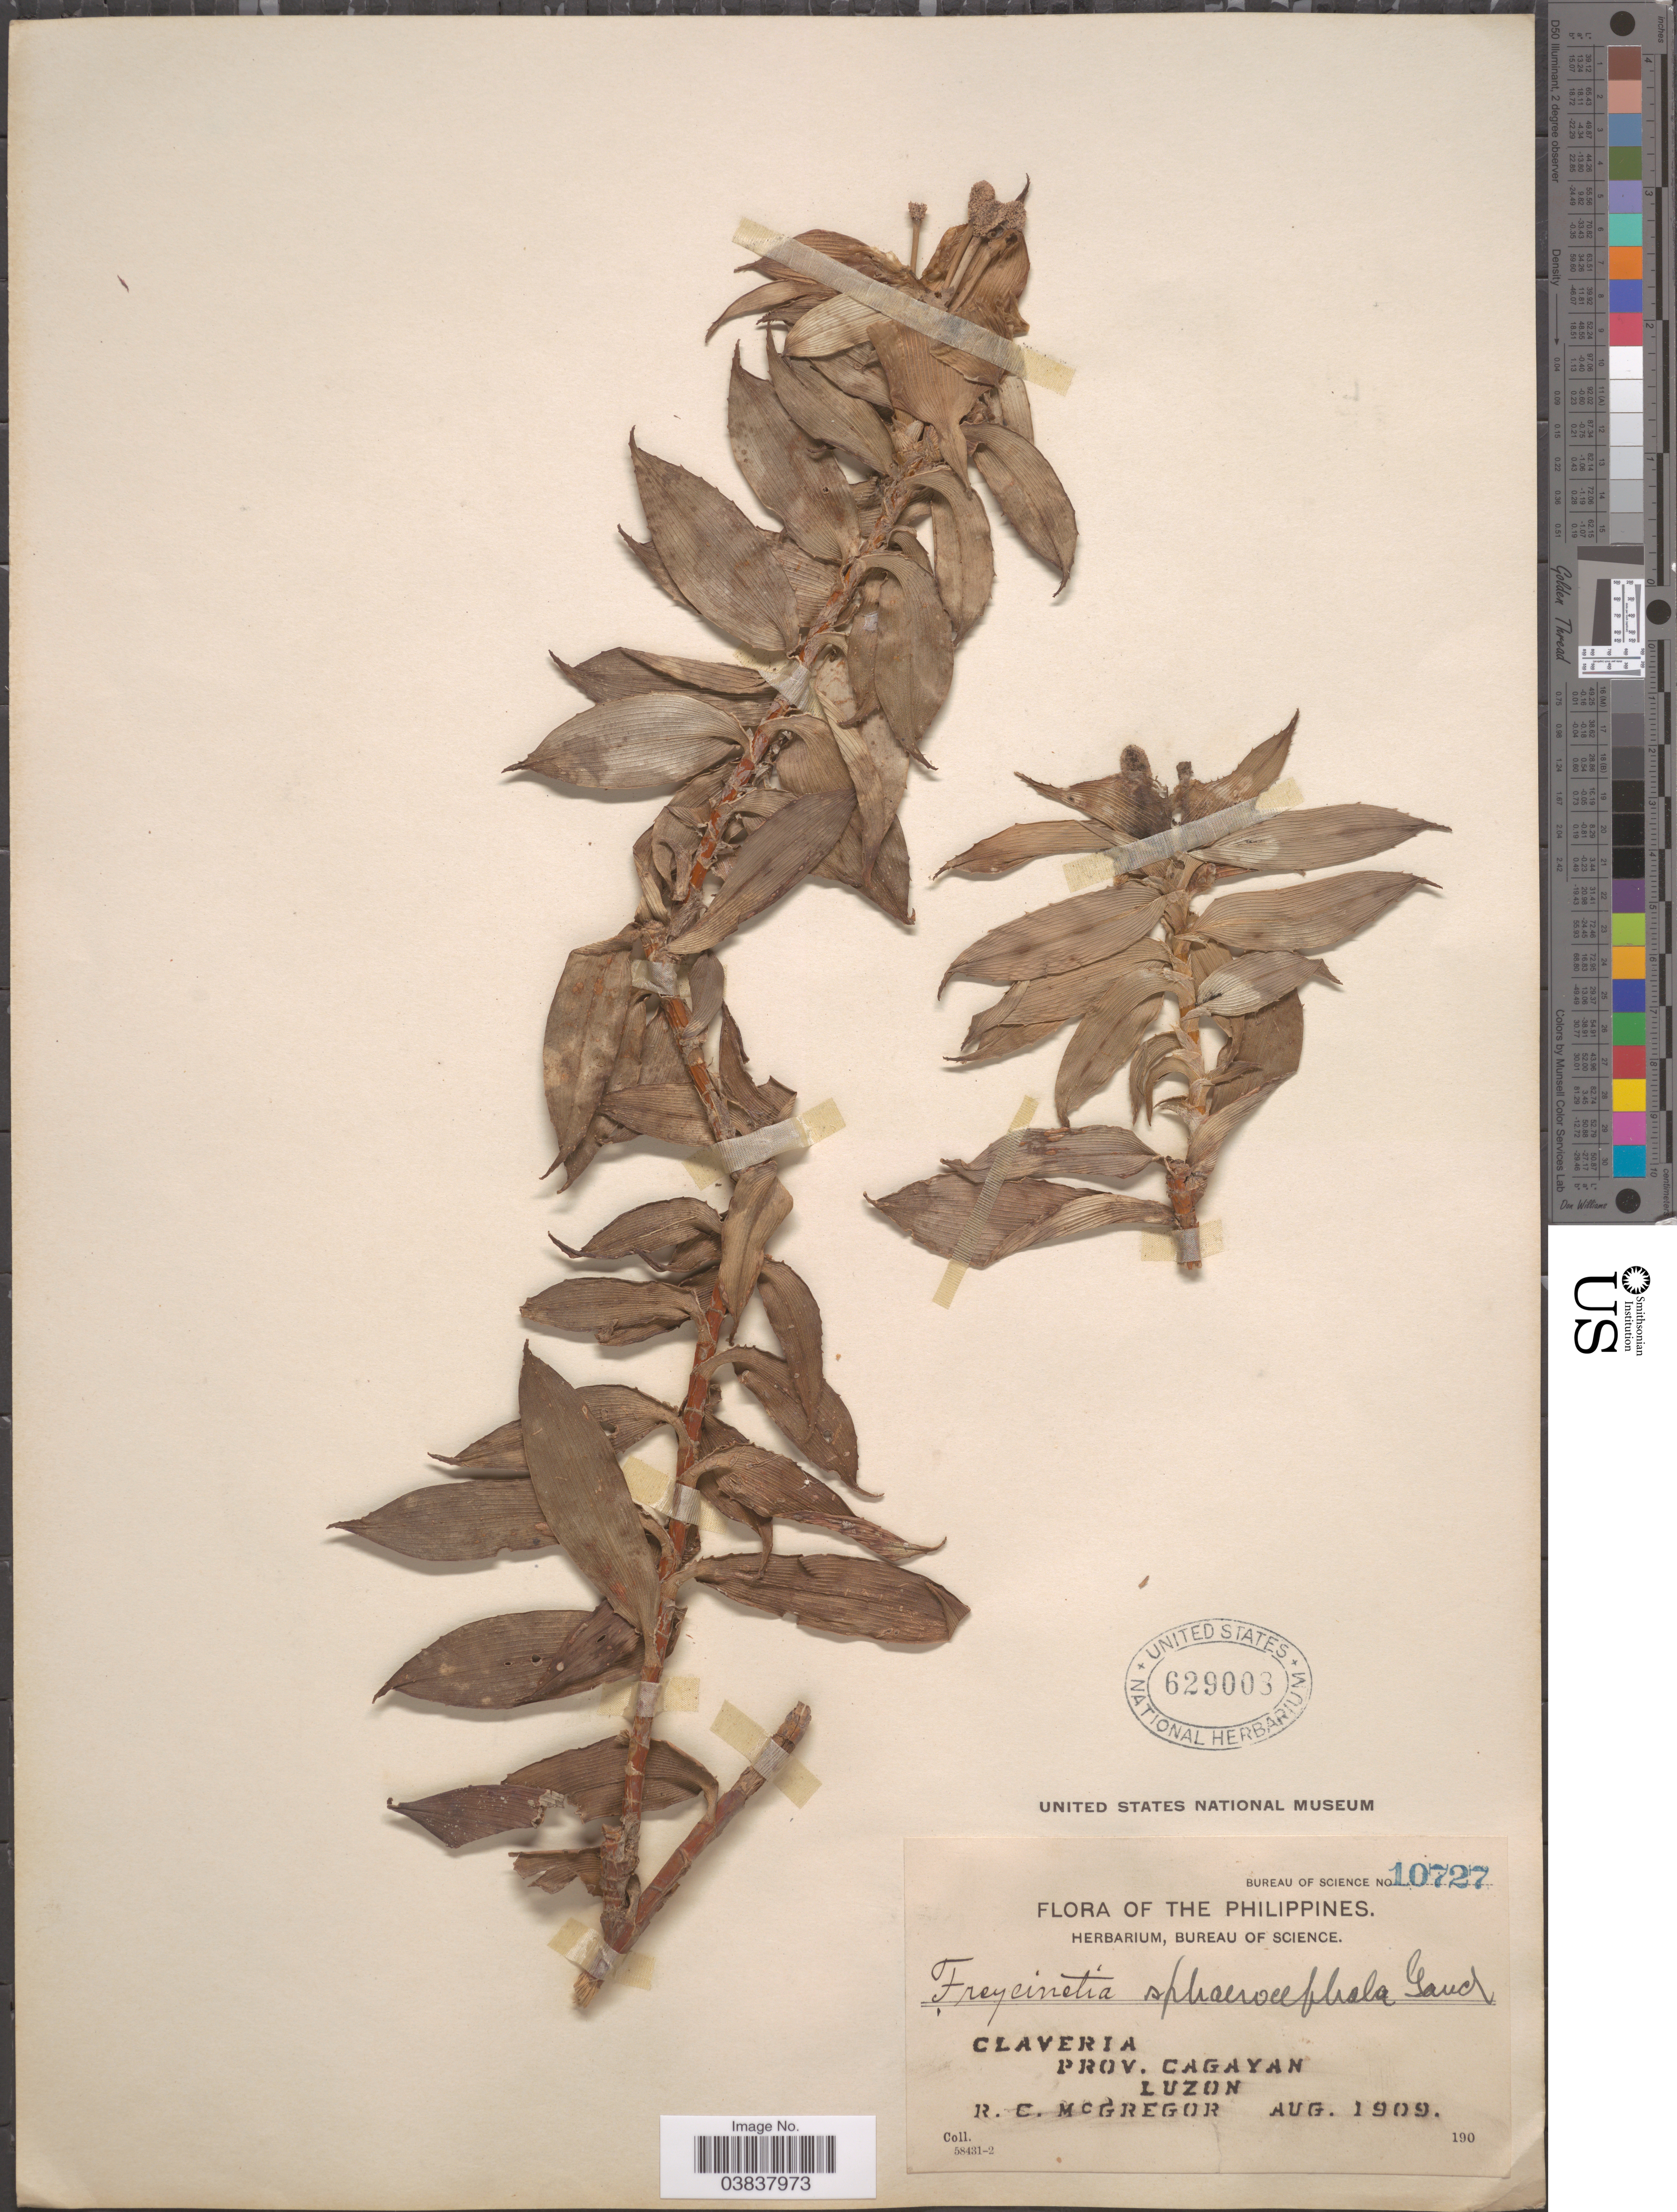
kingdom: Plantae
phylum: Tracheophyta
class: Liliopsida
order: Pandanales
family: Pandanaceae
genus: Freycinetia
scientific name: Freycinetia sphaerocephala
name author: Gaudich.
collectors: R. C. McGregor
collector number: Bureau of Science 10727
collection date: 1909-08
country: Philippines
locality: Claveria, Prov. Cagayan, Luzon.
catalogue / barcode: US 629003